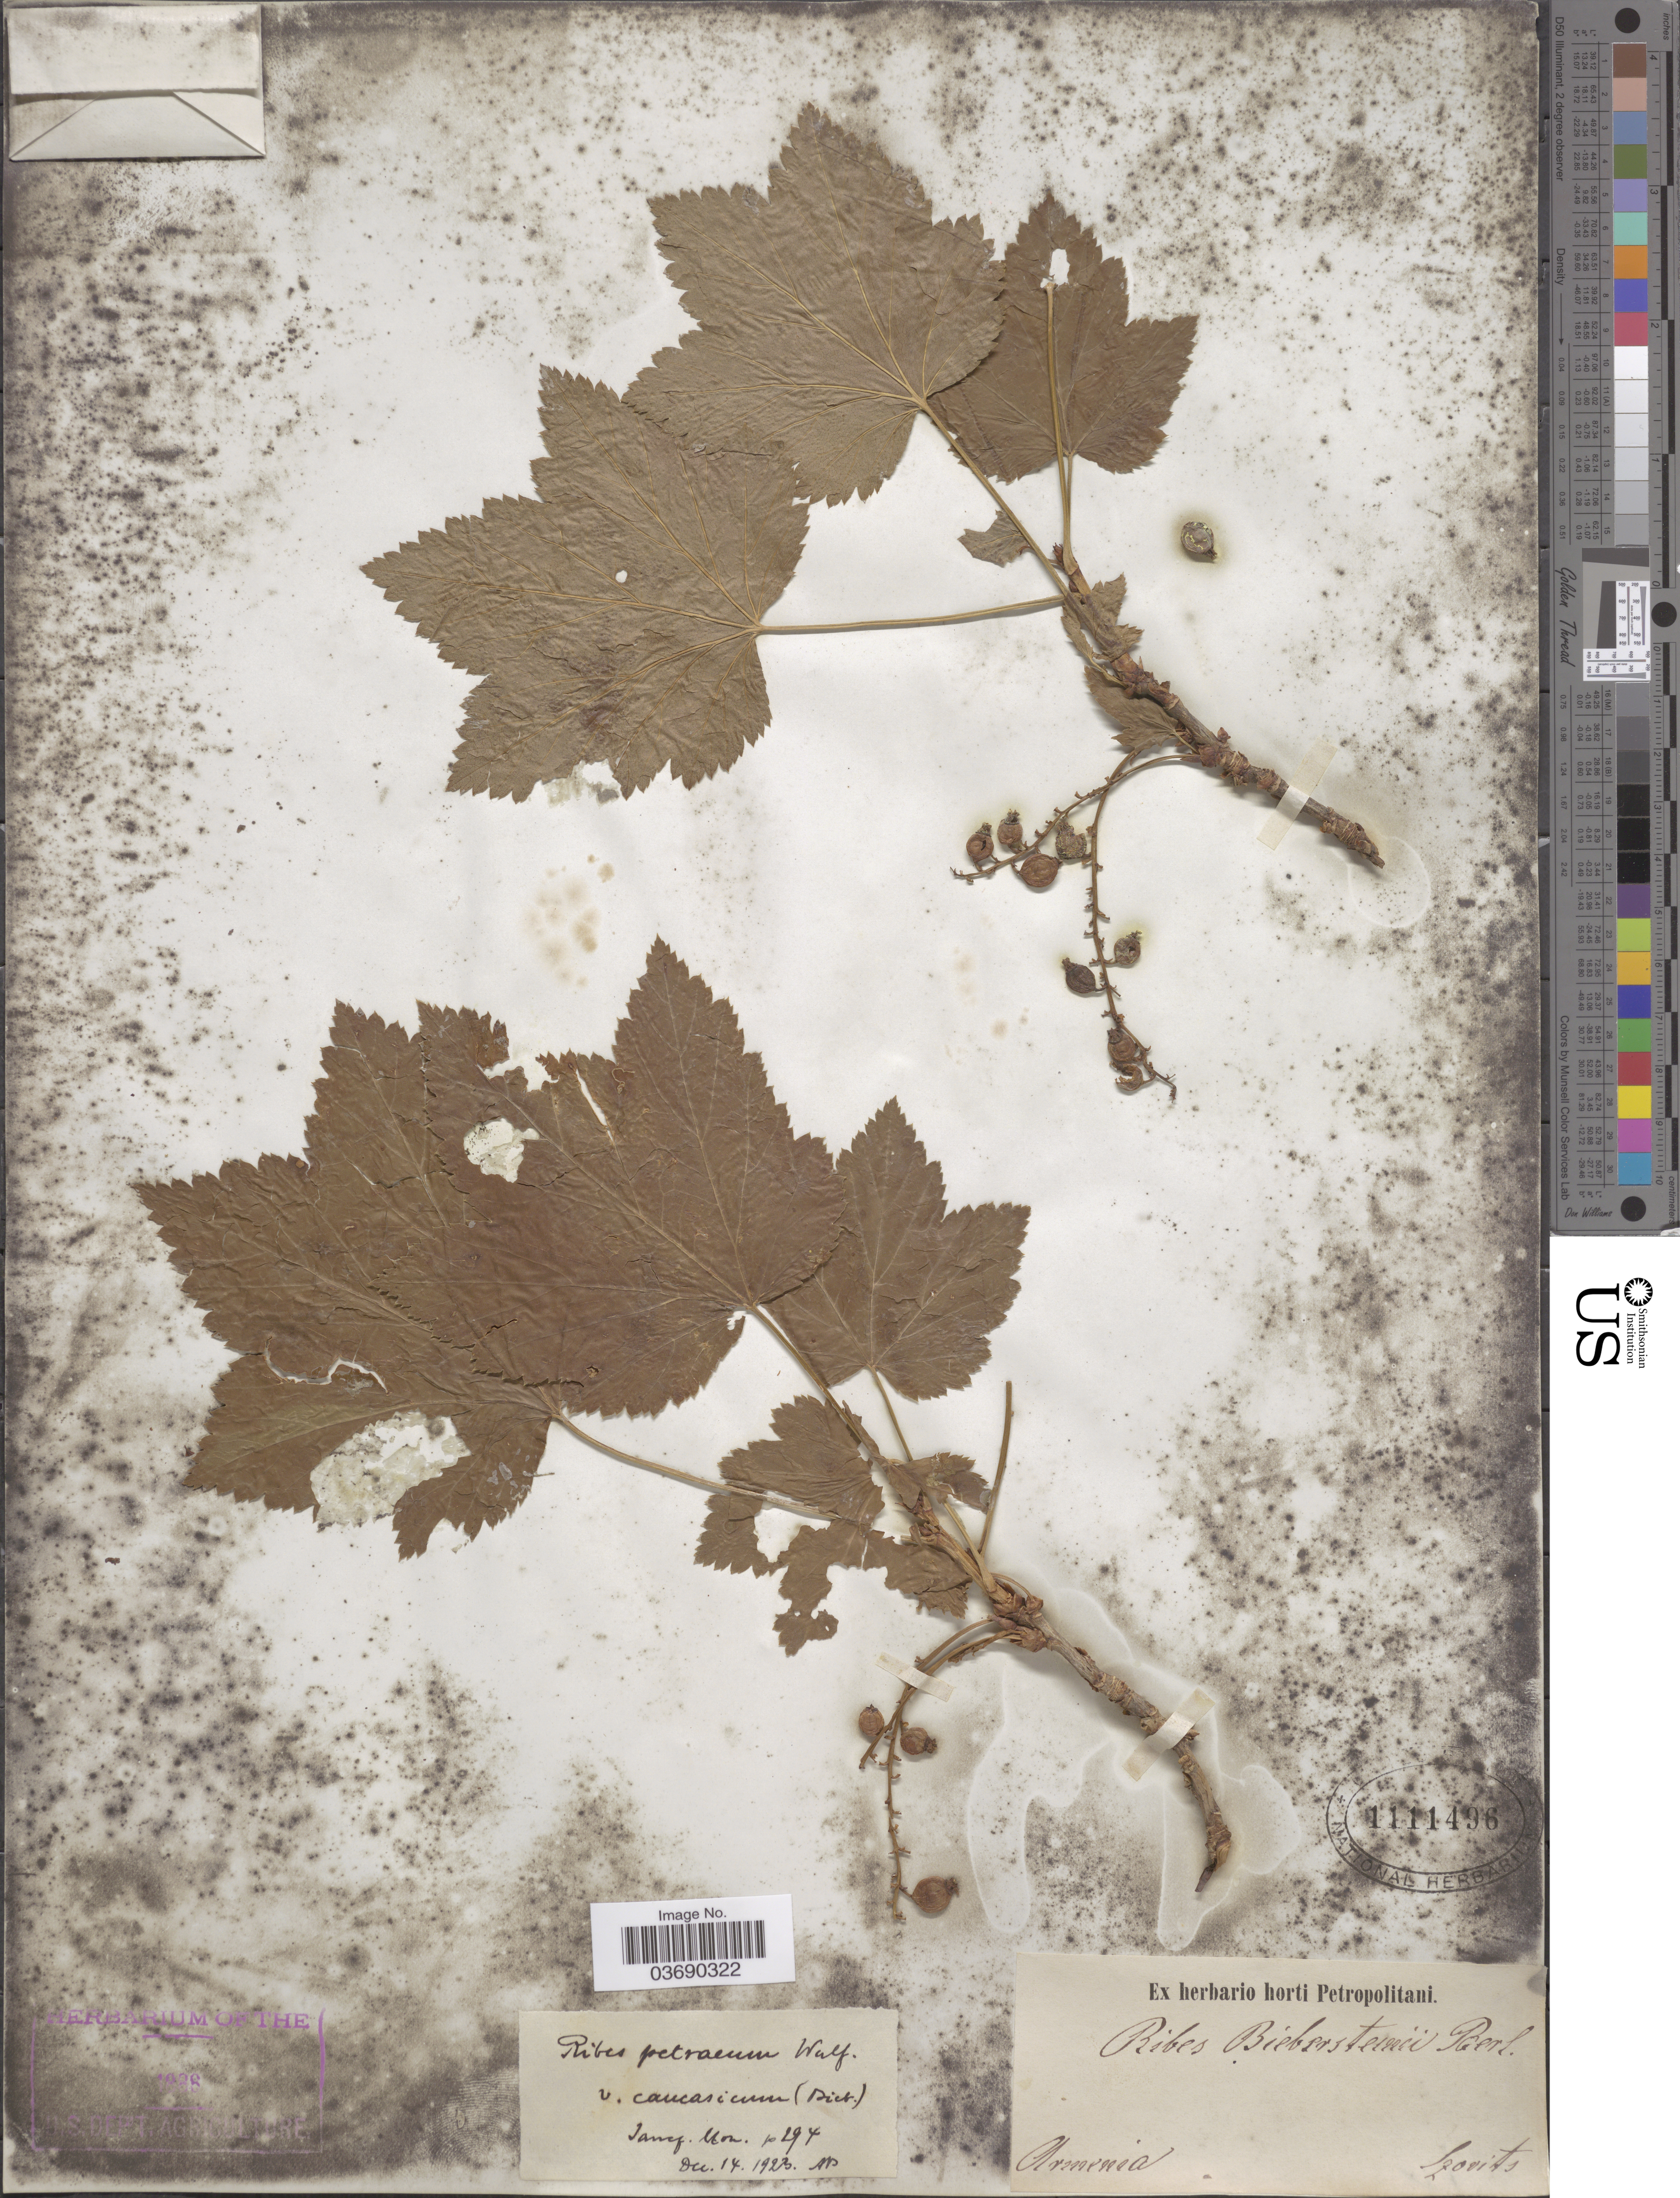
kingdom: Plantae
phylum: Tracheophyta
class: Magnoliopsida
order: Saxifragales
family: Grossulariaceae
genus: Ribes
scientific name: Ribes petraeum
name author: Wulfen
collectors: Szovits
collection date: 1923-12-14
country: Armenia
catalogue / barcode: US 1111496